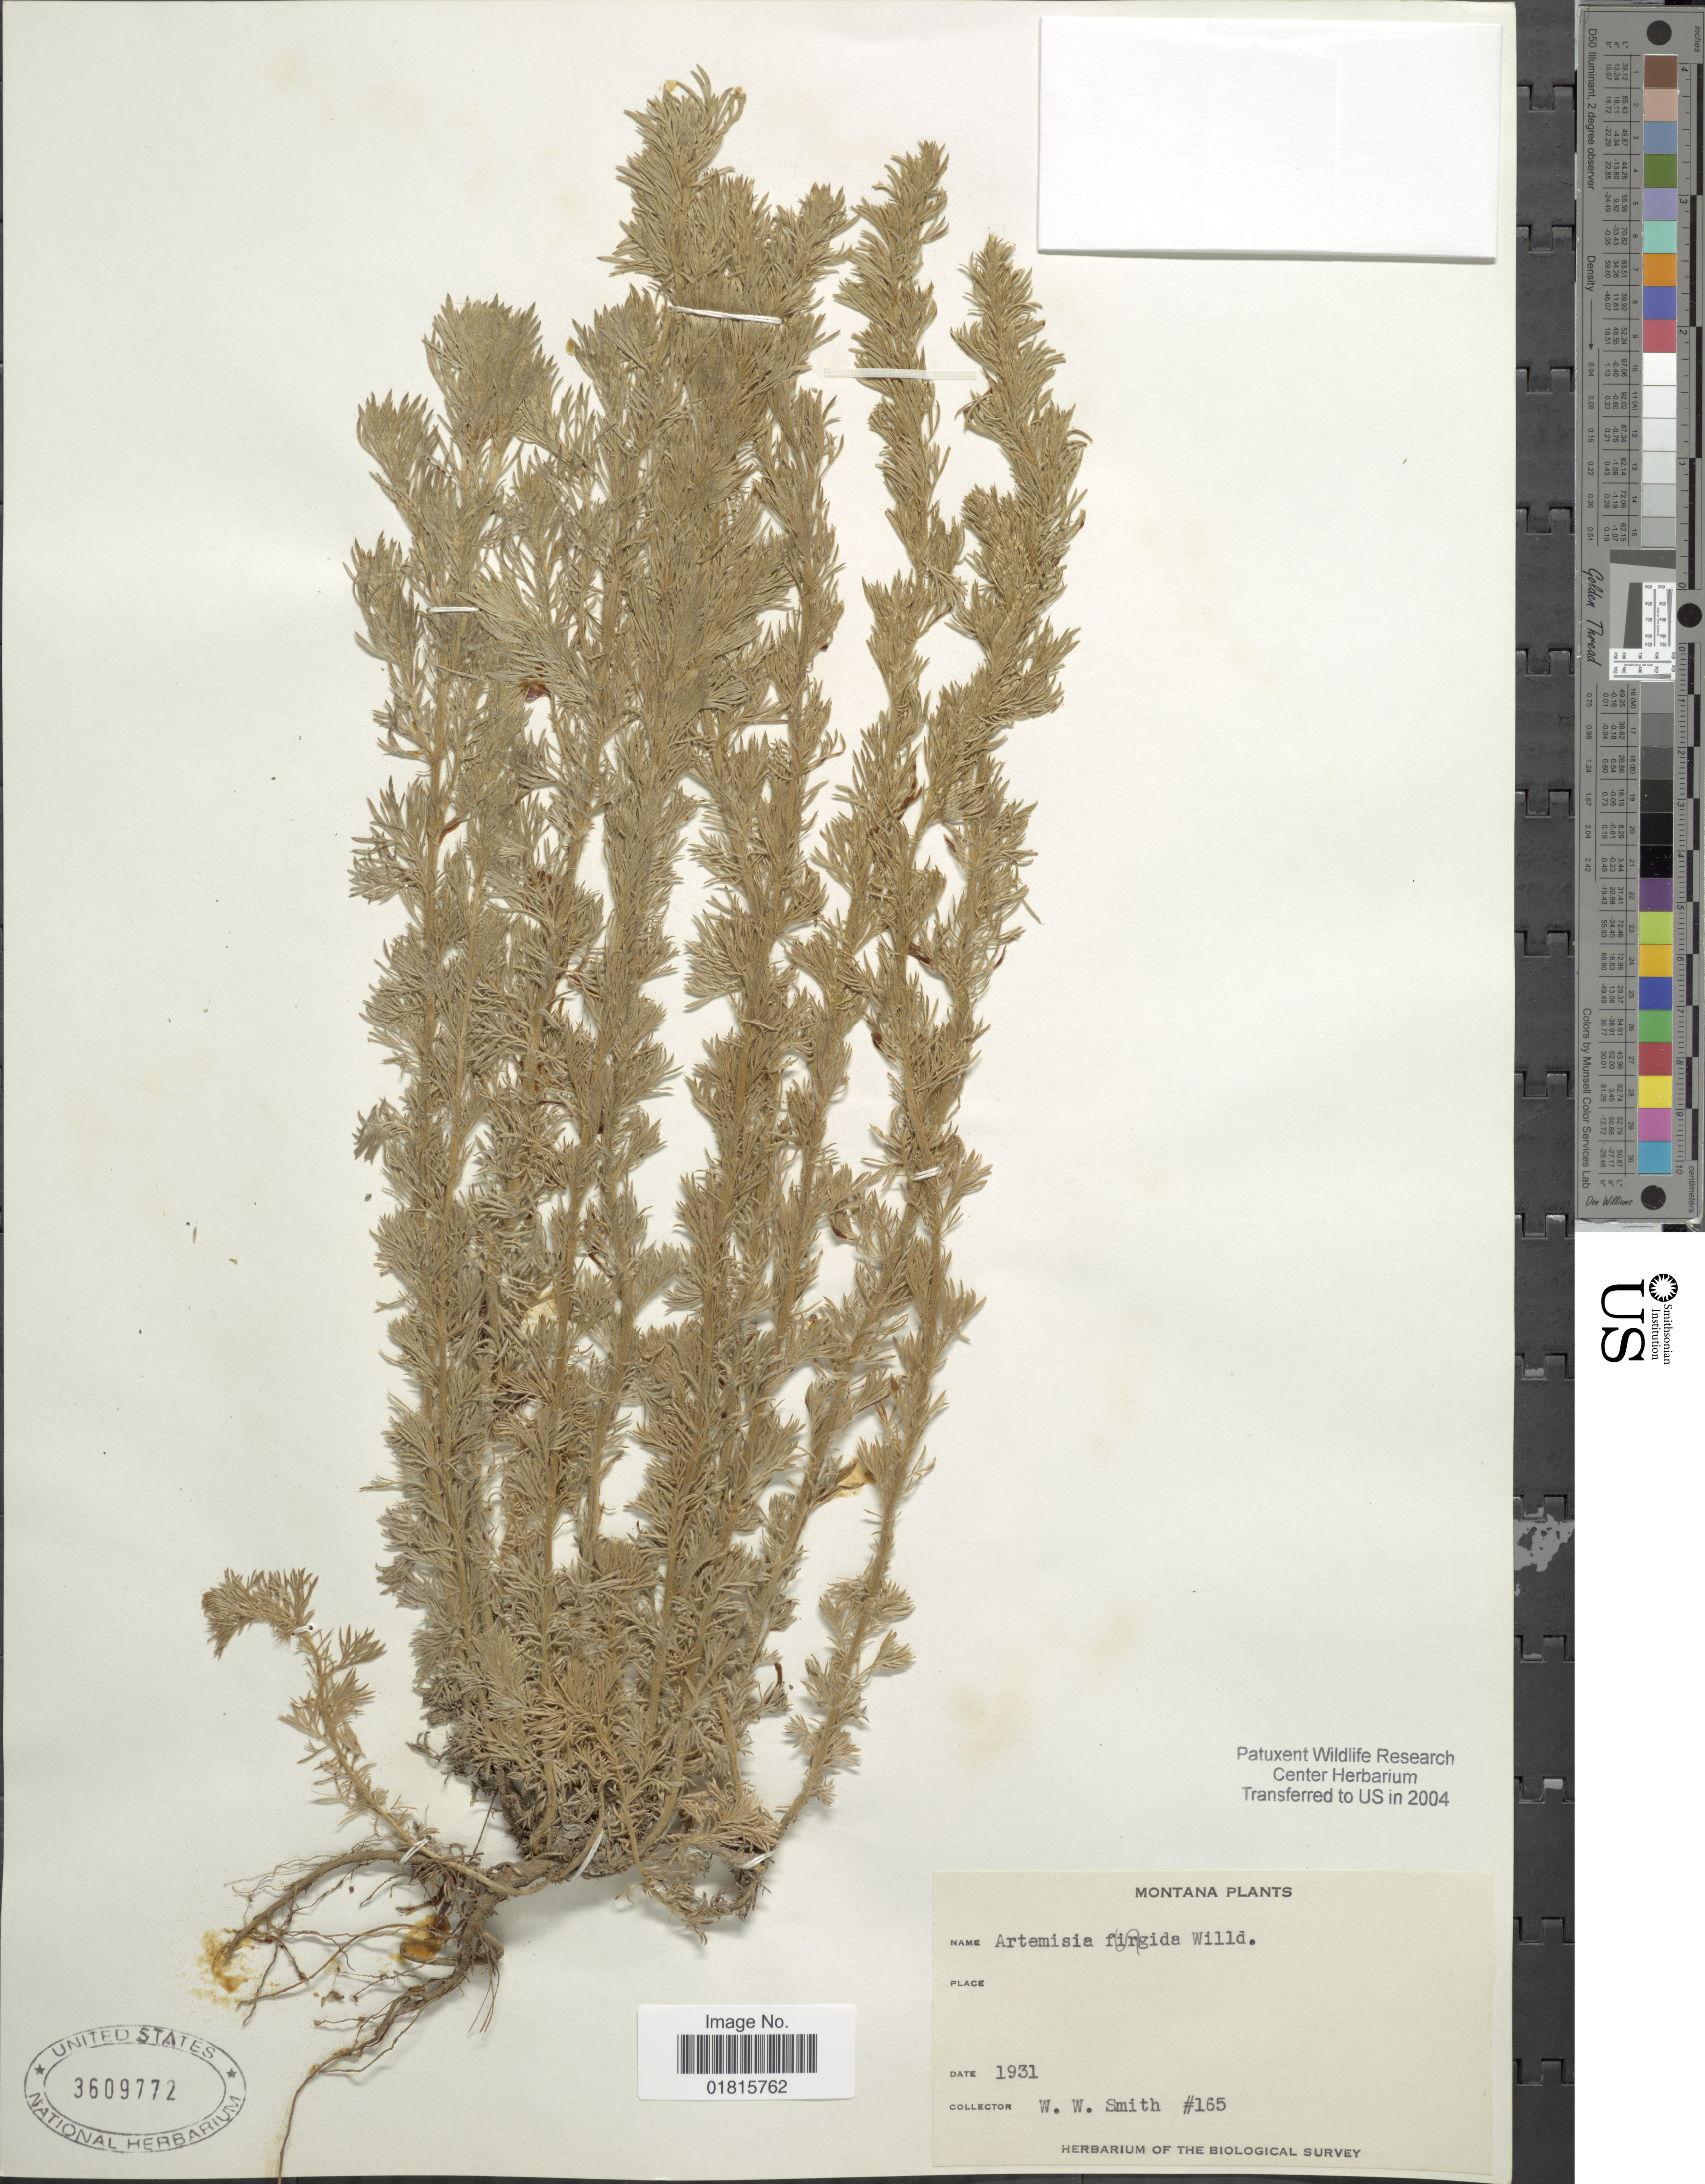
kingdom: Plantae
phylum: Tracheophyta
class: Magnoliopsida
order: Asterales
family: Asteraceae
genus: Artemisia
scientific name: Artemisia frigida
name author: Willd.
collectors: W. W. Smith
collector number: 165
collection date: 1931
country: United States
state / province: Montana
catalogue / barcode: US 3609772